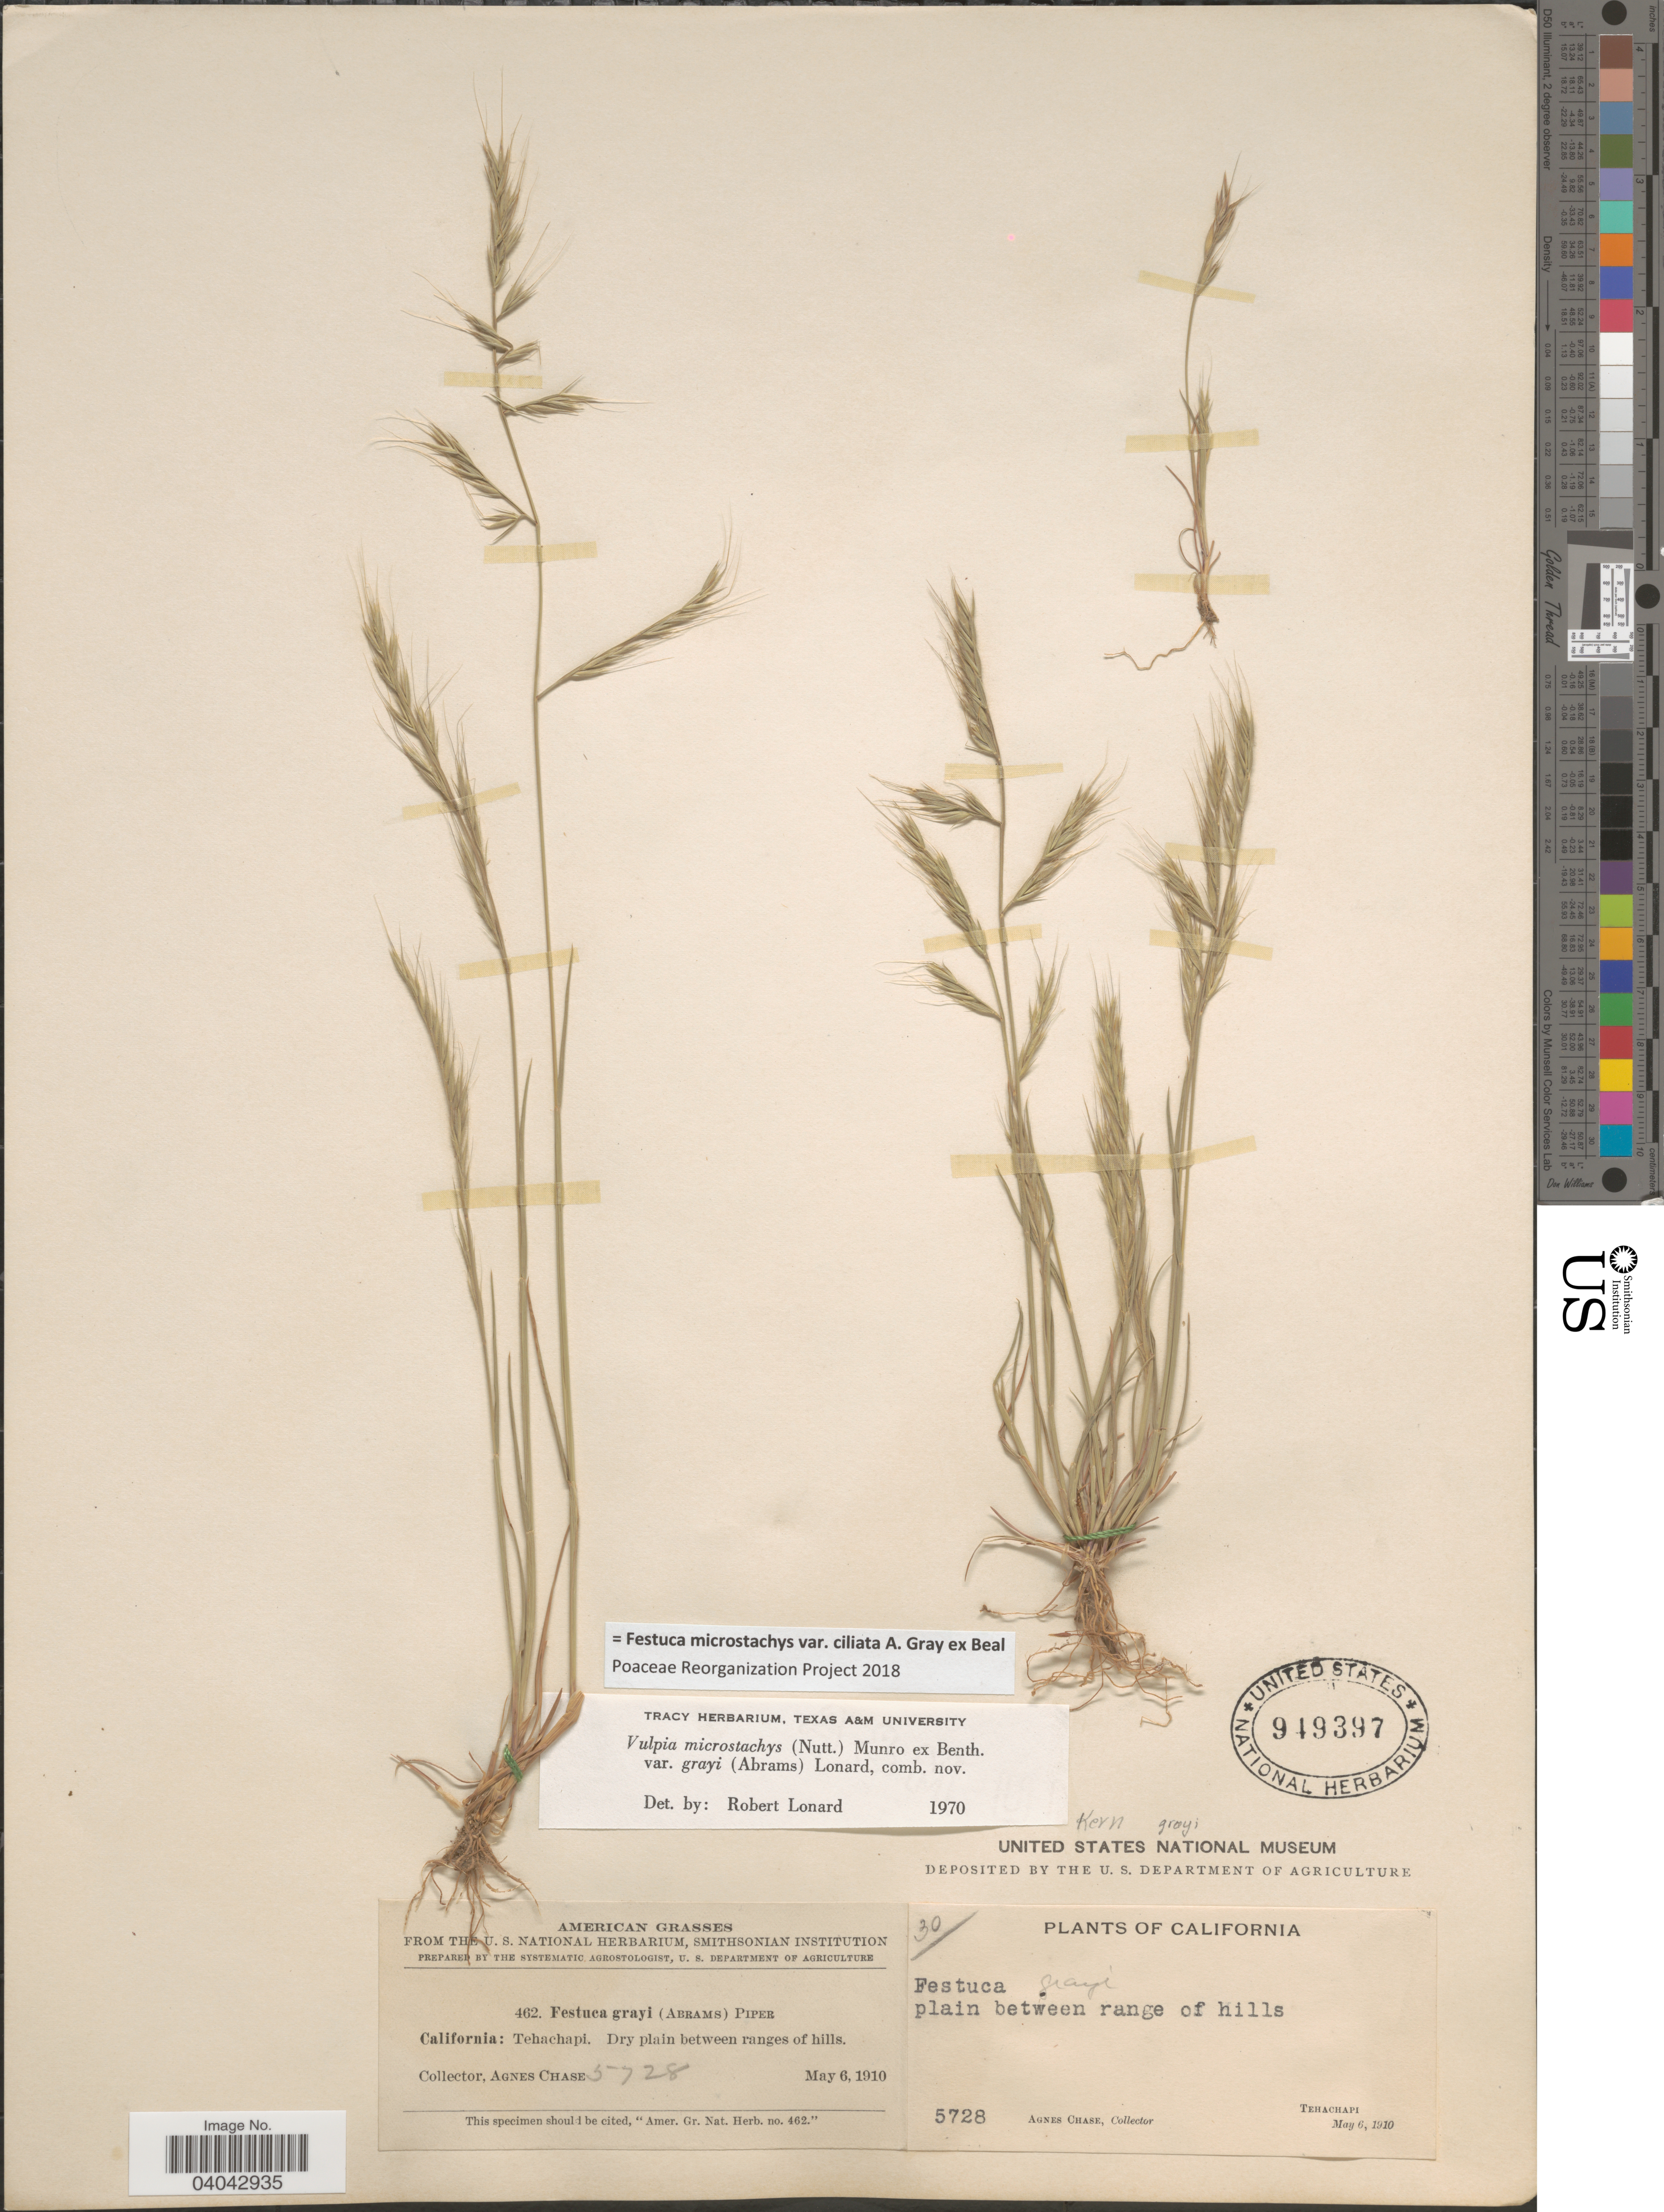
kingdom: Plantae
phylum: Tracheophyta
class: Liliopsida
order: Poales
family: Poaceae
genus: Festuca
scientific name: Festuca microstachys var. ciliata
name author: A. Gray ex W.J. Beal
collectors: A. Chase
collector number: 5728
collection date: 1910-05-06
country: United States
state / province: California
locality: Tehachapi. Dry plains between ranges of hills.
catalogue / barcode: US 949397